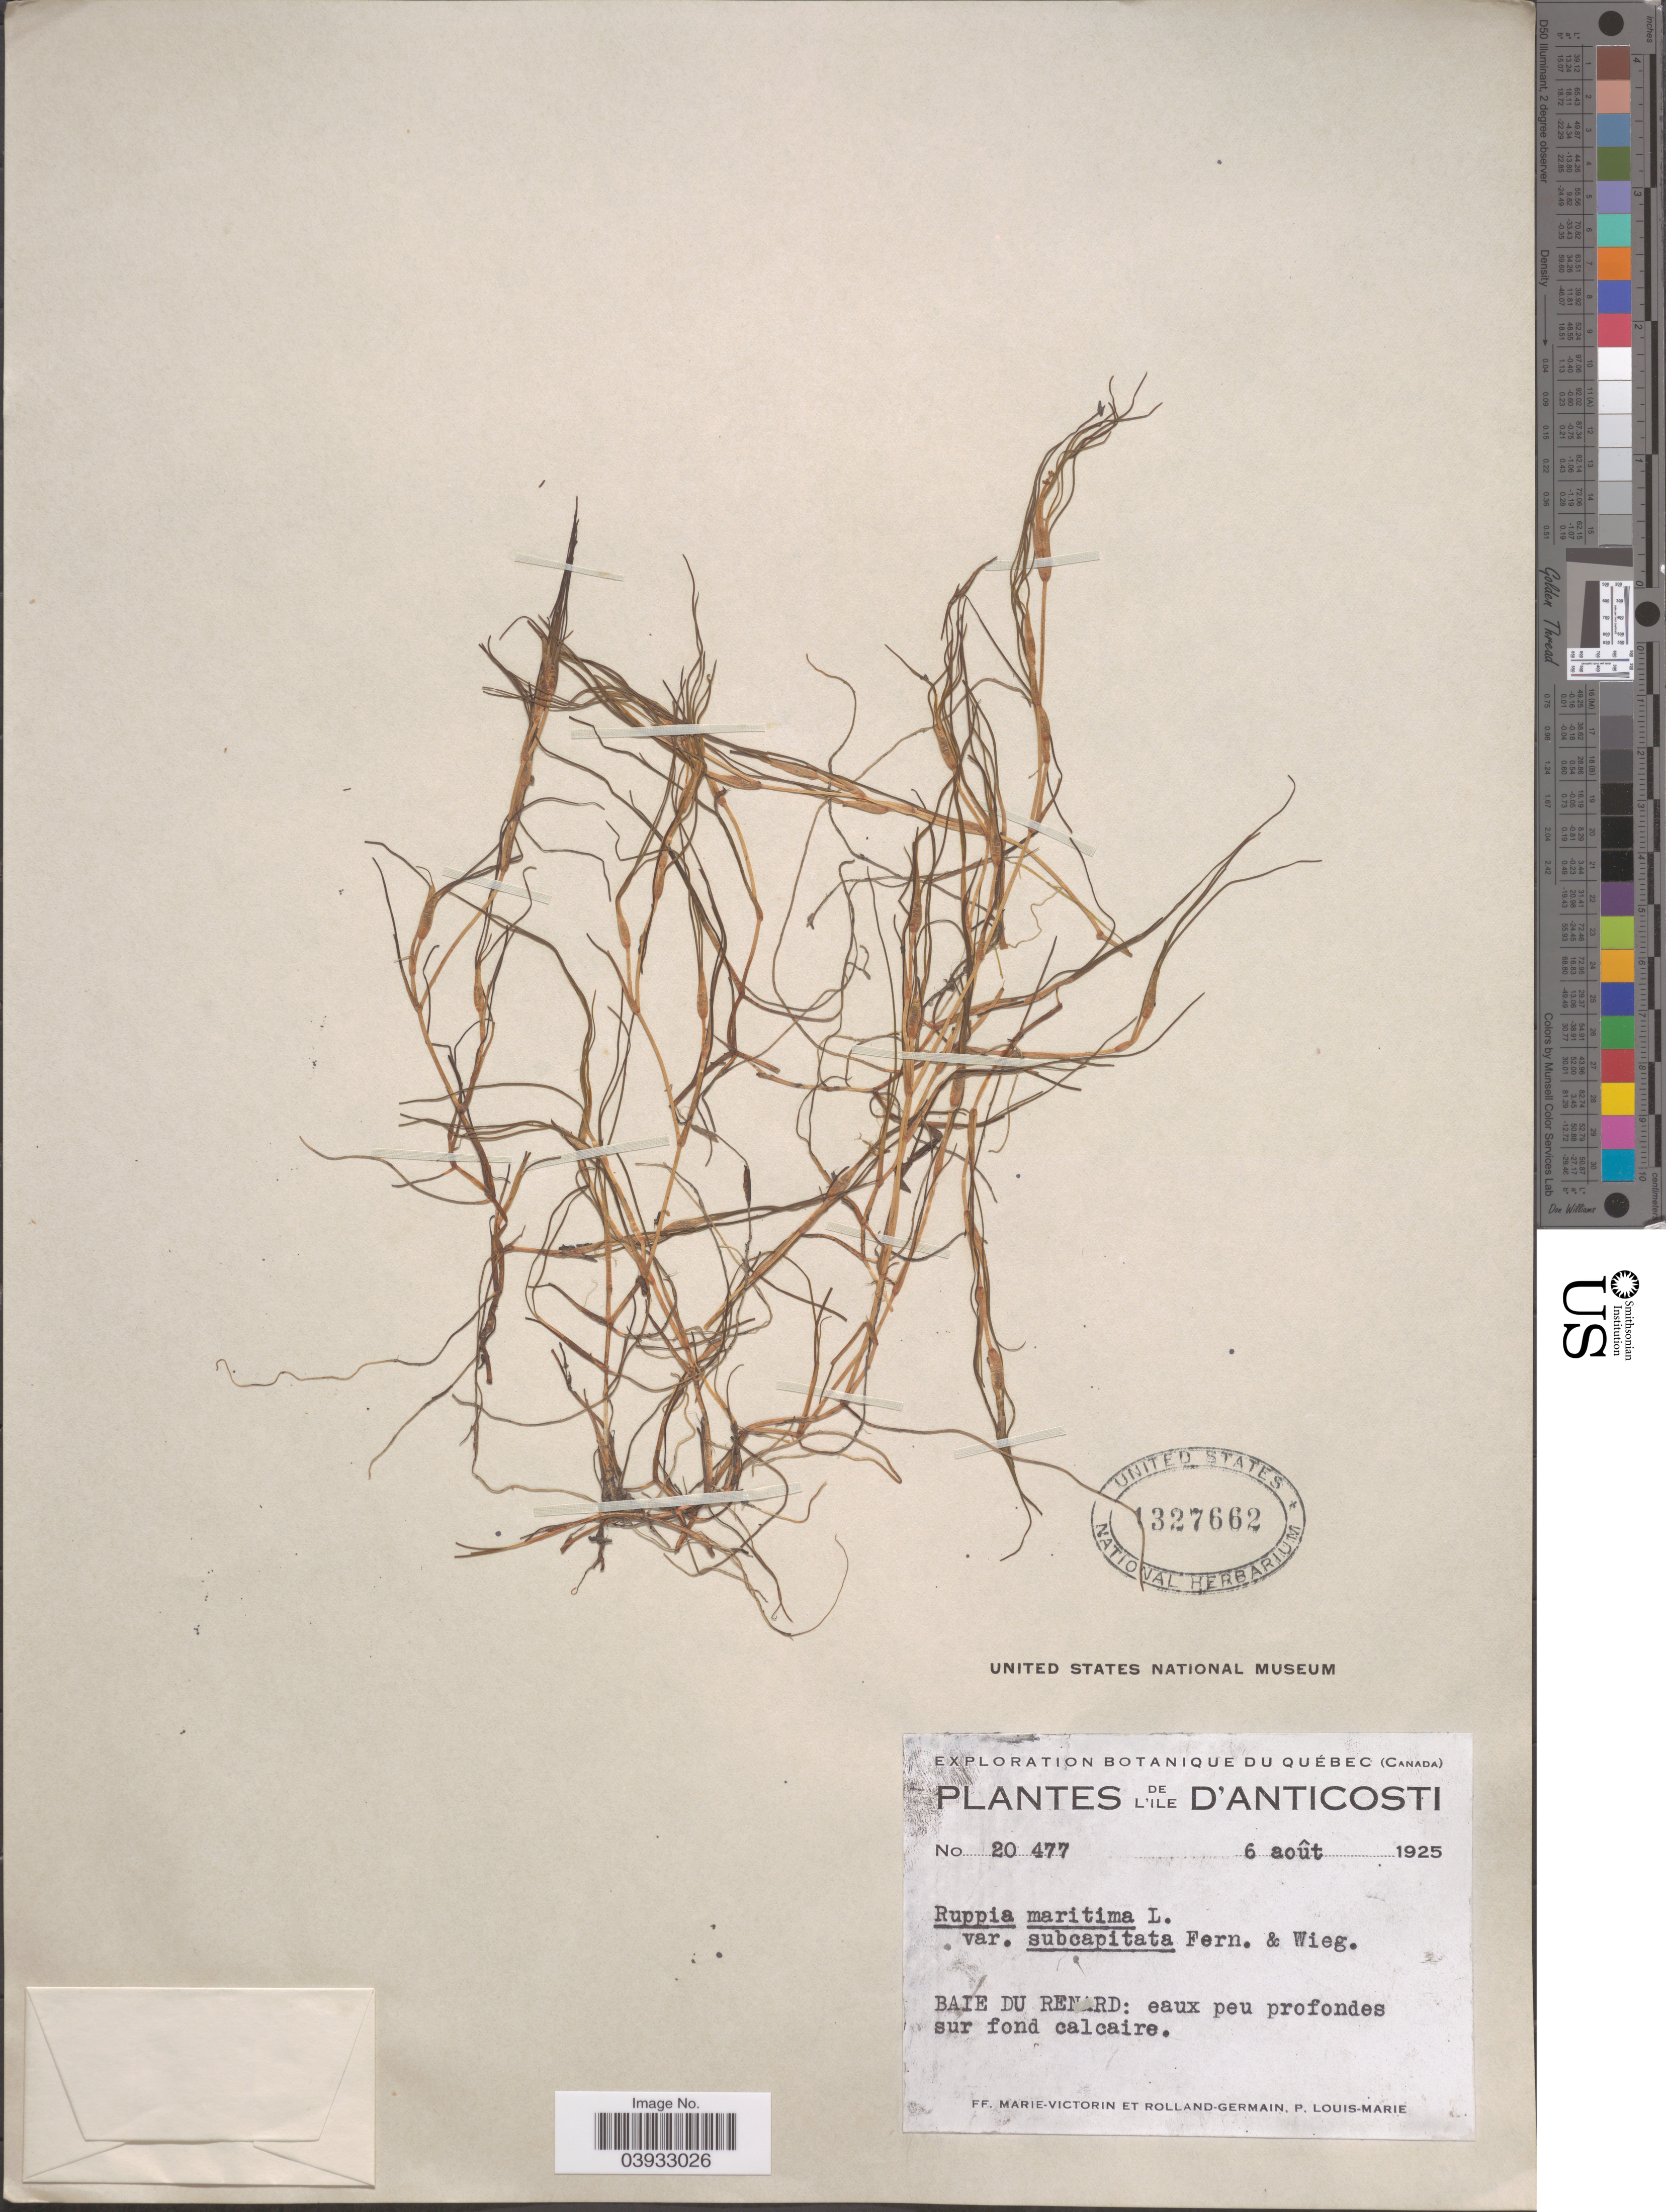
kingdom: Plantae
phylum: Tracheophyta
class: Liliopsida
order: Alismatales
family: Ruppiaceae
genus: Ruppia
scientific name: Ruppia maritima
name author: L.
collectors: F. Marie-Victorin, Rolland-Germain & L.-M. LaLonde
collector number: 20477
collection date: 1925-08-06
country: Canada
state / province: Quebec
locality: L'Ile D'Anticosti. Baie du Renard.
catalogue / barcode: US 1327662